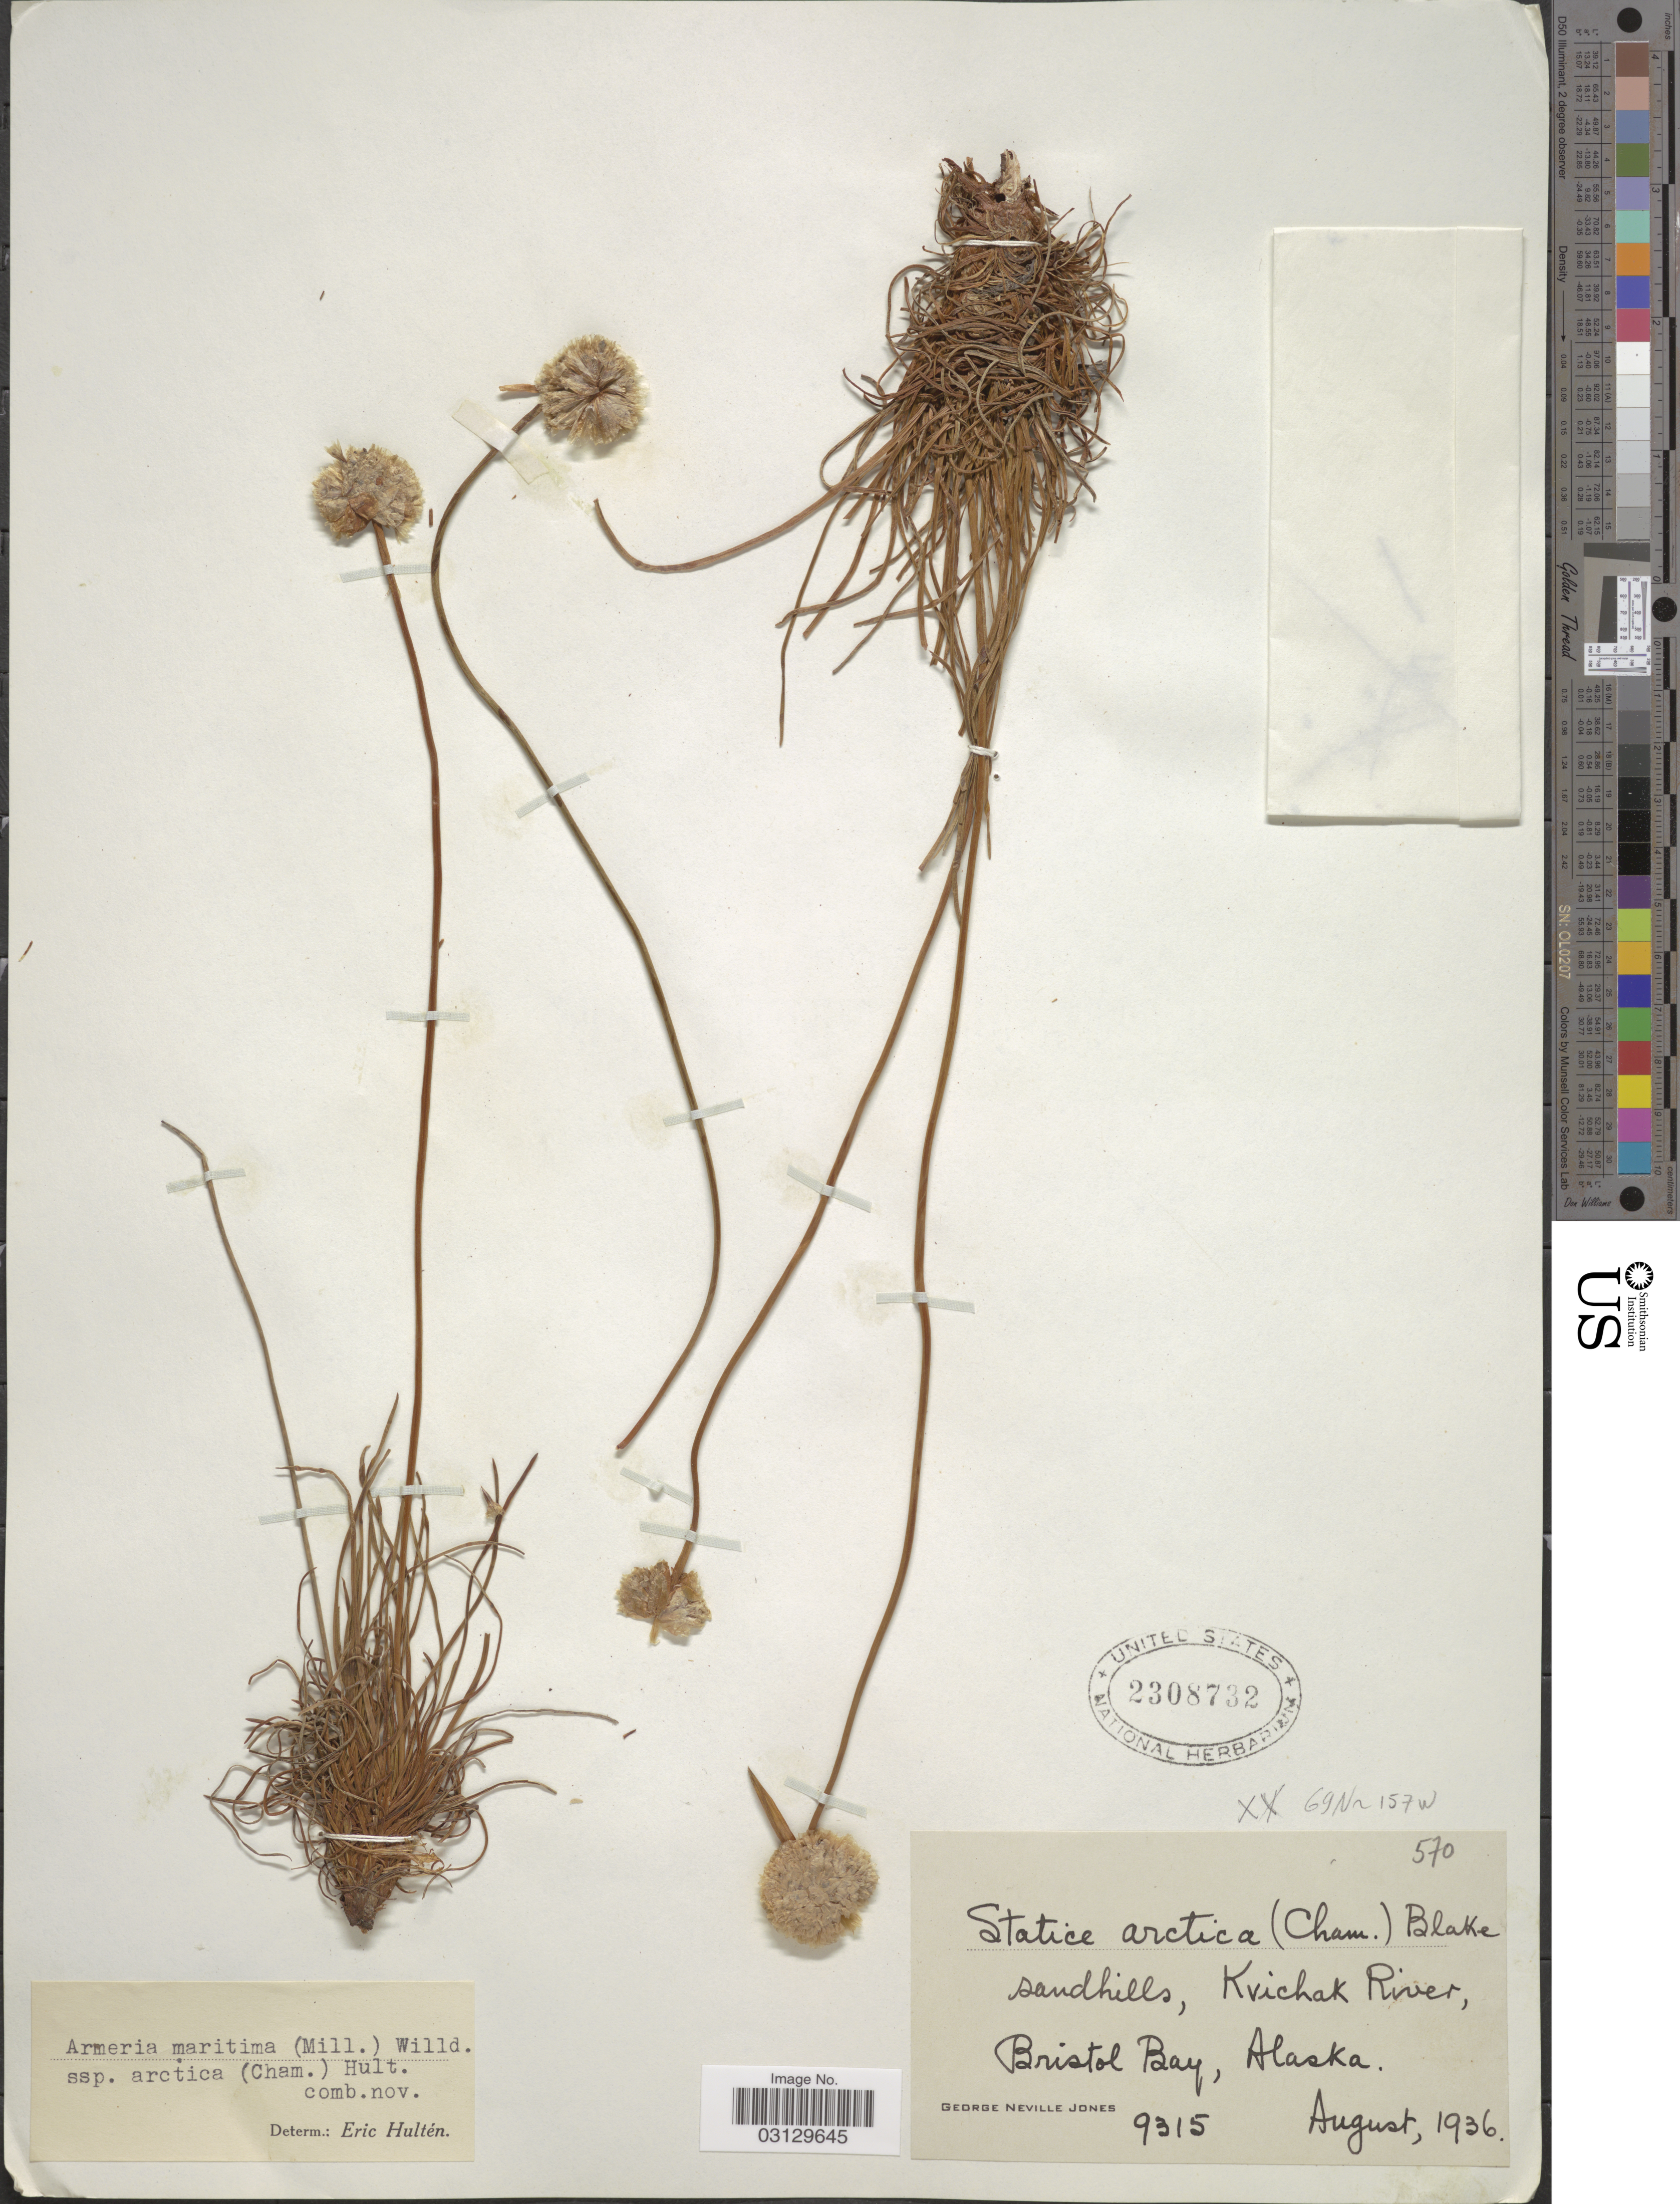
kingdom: Plantae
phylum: Tracheophyta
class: Magnoliopsida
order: Caryophyllales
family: Plumbaginaceae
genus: Armeria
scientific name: Armeria maritima subsp. arctica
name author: (Cham.) Hultén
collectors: G. N. Jones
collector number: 9315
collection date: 1936-08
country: United States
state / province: Alaska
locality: Sandhills, Kvichak River, Bristol Bay.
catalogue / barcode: US 2308732